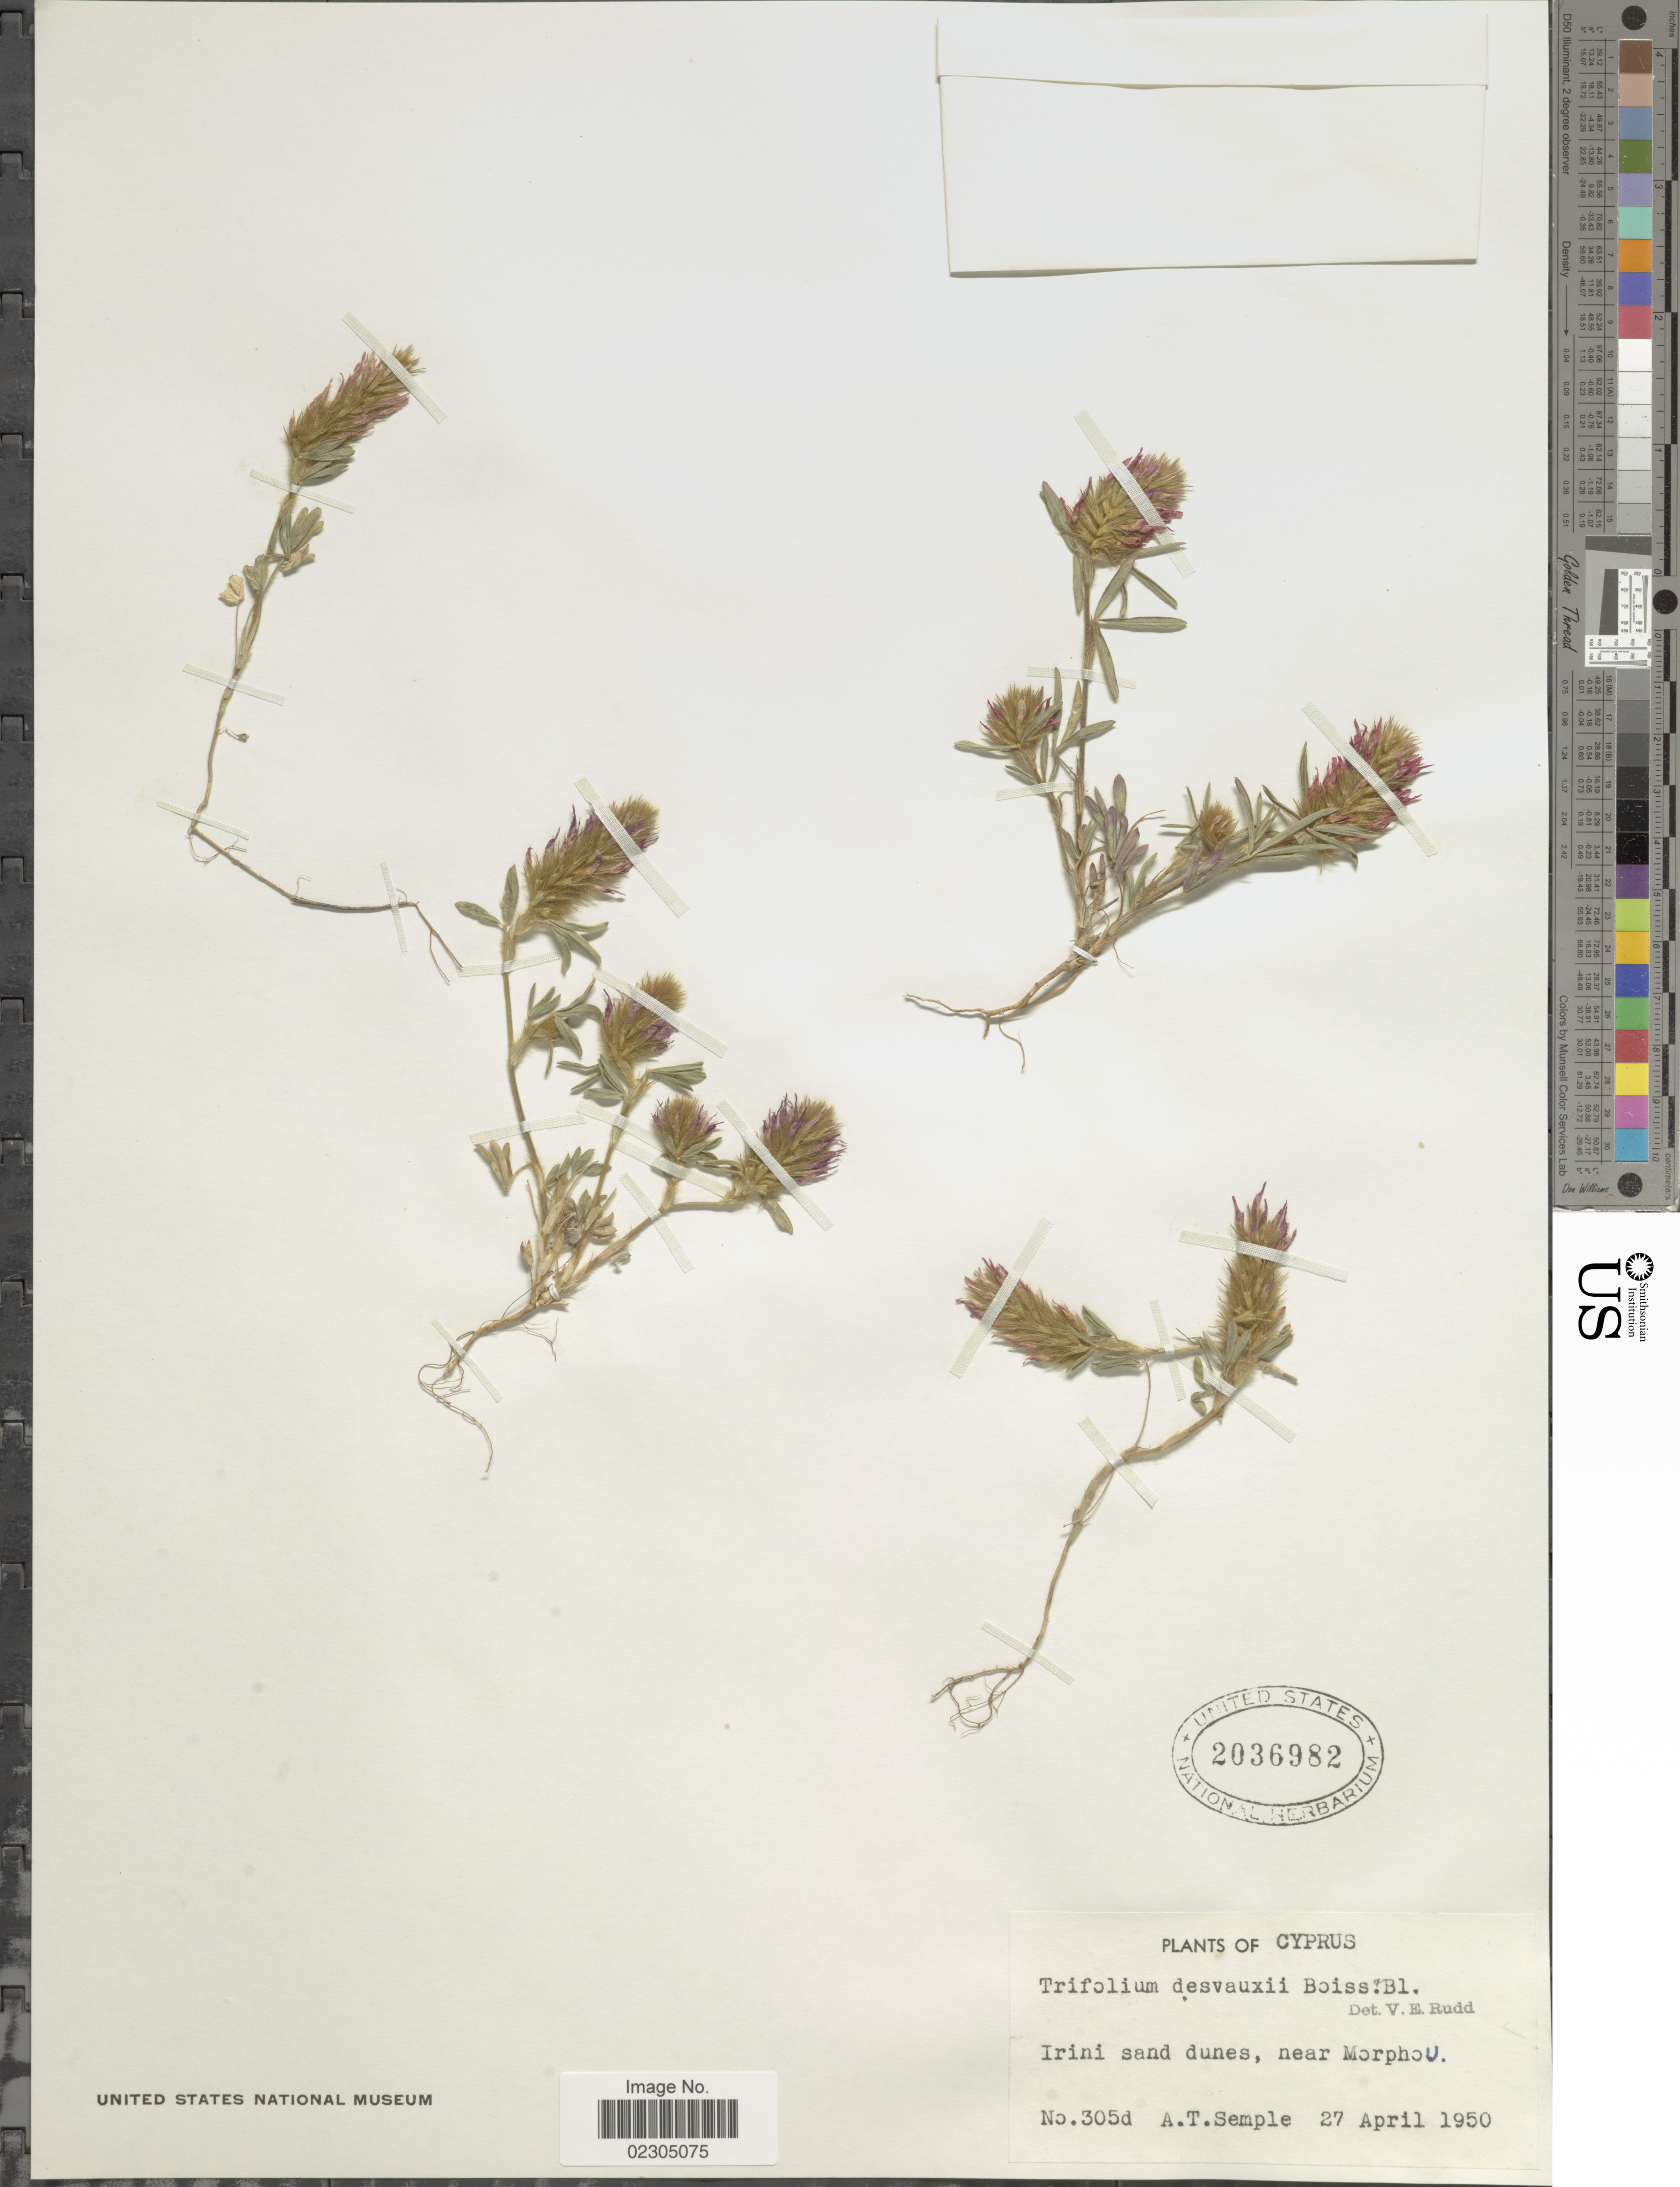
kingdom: Plantae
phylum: Tracheophyta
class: Magnoliopsida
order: Fabales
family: Fabaceae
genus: Trifolium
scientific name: Trifolium desvauxii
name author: Boiss. & Blanche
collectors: A. Semple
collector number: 305d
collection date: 1950-04-27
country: Cyprus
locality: Irini sand dunes, near Morphou [interpreted].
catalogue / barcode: US 2036982